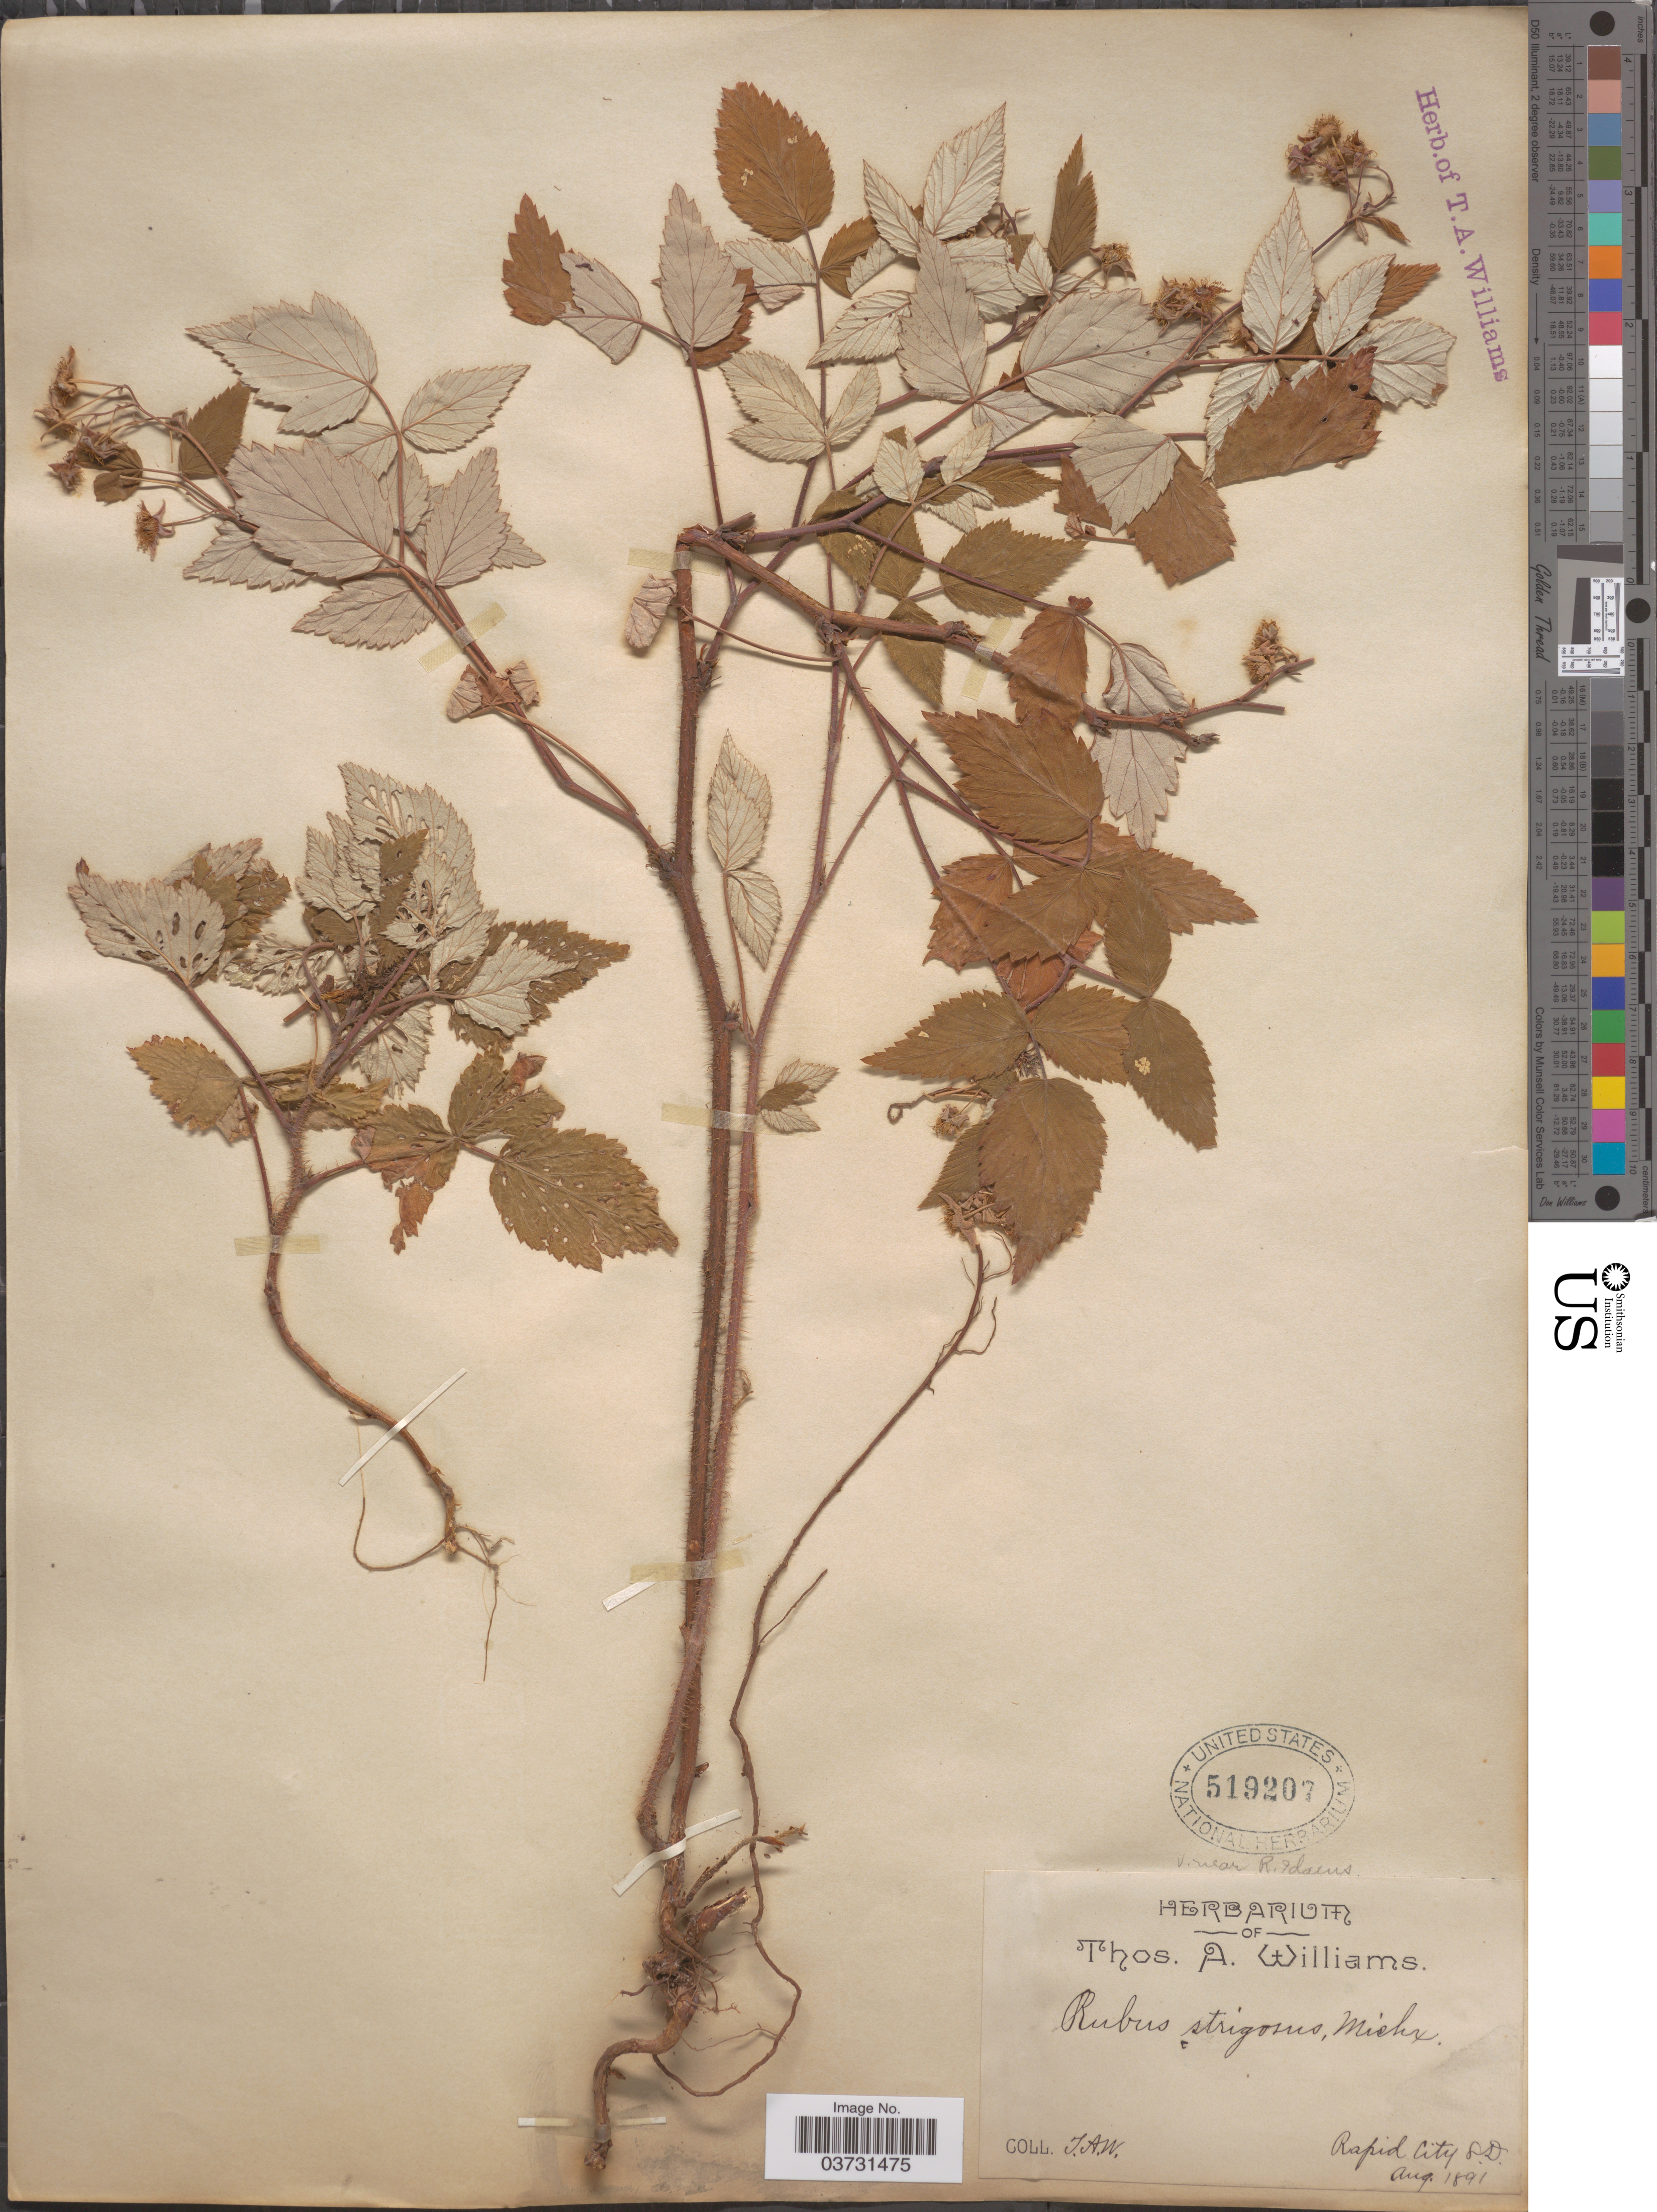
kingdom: Plantae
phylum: Tracheophyta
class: Magnoliopsida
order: Rosales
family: Rosaceae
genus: Rubus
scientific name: Rubus strigosus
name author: Michx.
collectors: T. A. Williams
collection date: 1891-08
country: United States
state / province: South Dakota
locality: Rapid City.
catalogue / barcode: US 519207